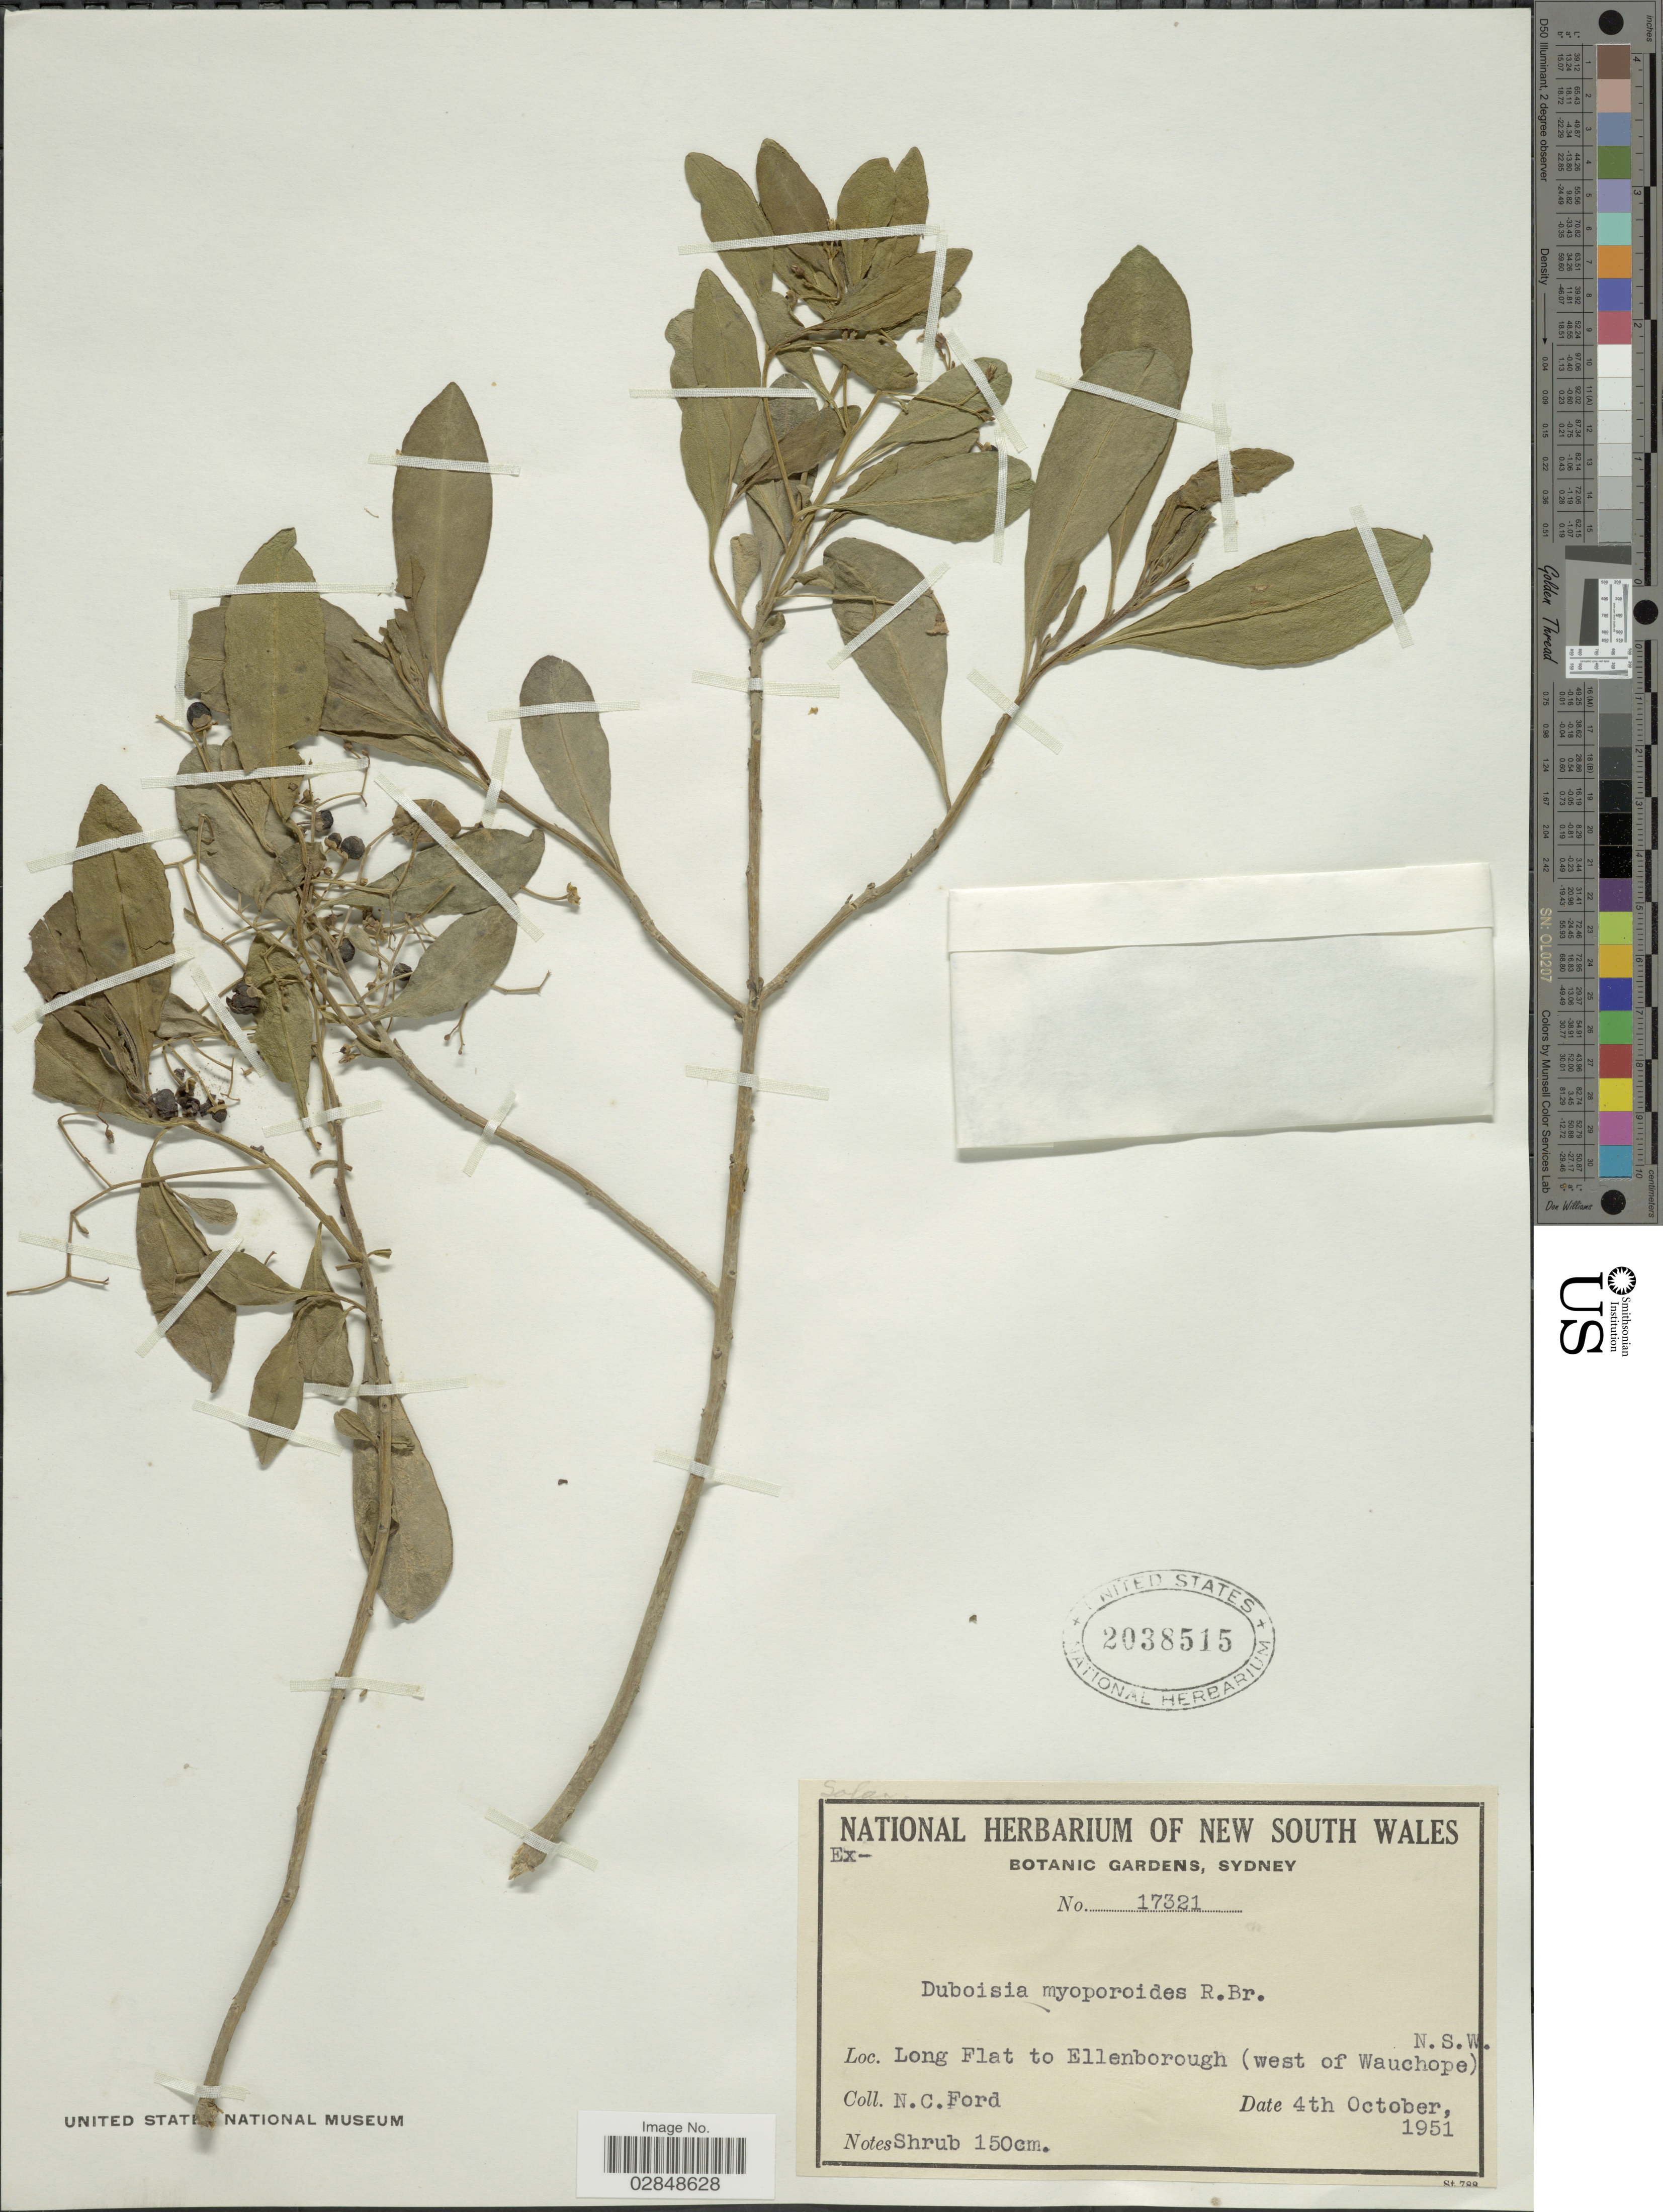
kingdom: Plantae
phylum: Tracheophyta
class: Magnoliopsida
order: Solanales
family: Solanaceae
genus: Duboisia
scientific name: Duboisia myoporoides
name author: R. Br.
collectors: N. Ford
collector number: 17321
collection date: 1951-10-04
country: Australia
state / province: New South Wales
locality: Long Flat to Ellenborough (west of Wauchope). N.S.W.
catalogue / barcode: US 2038515